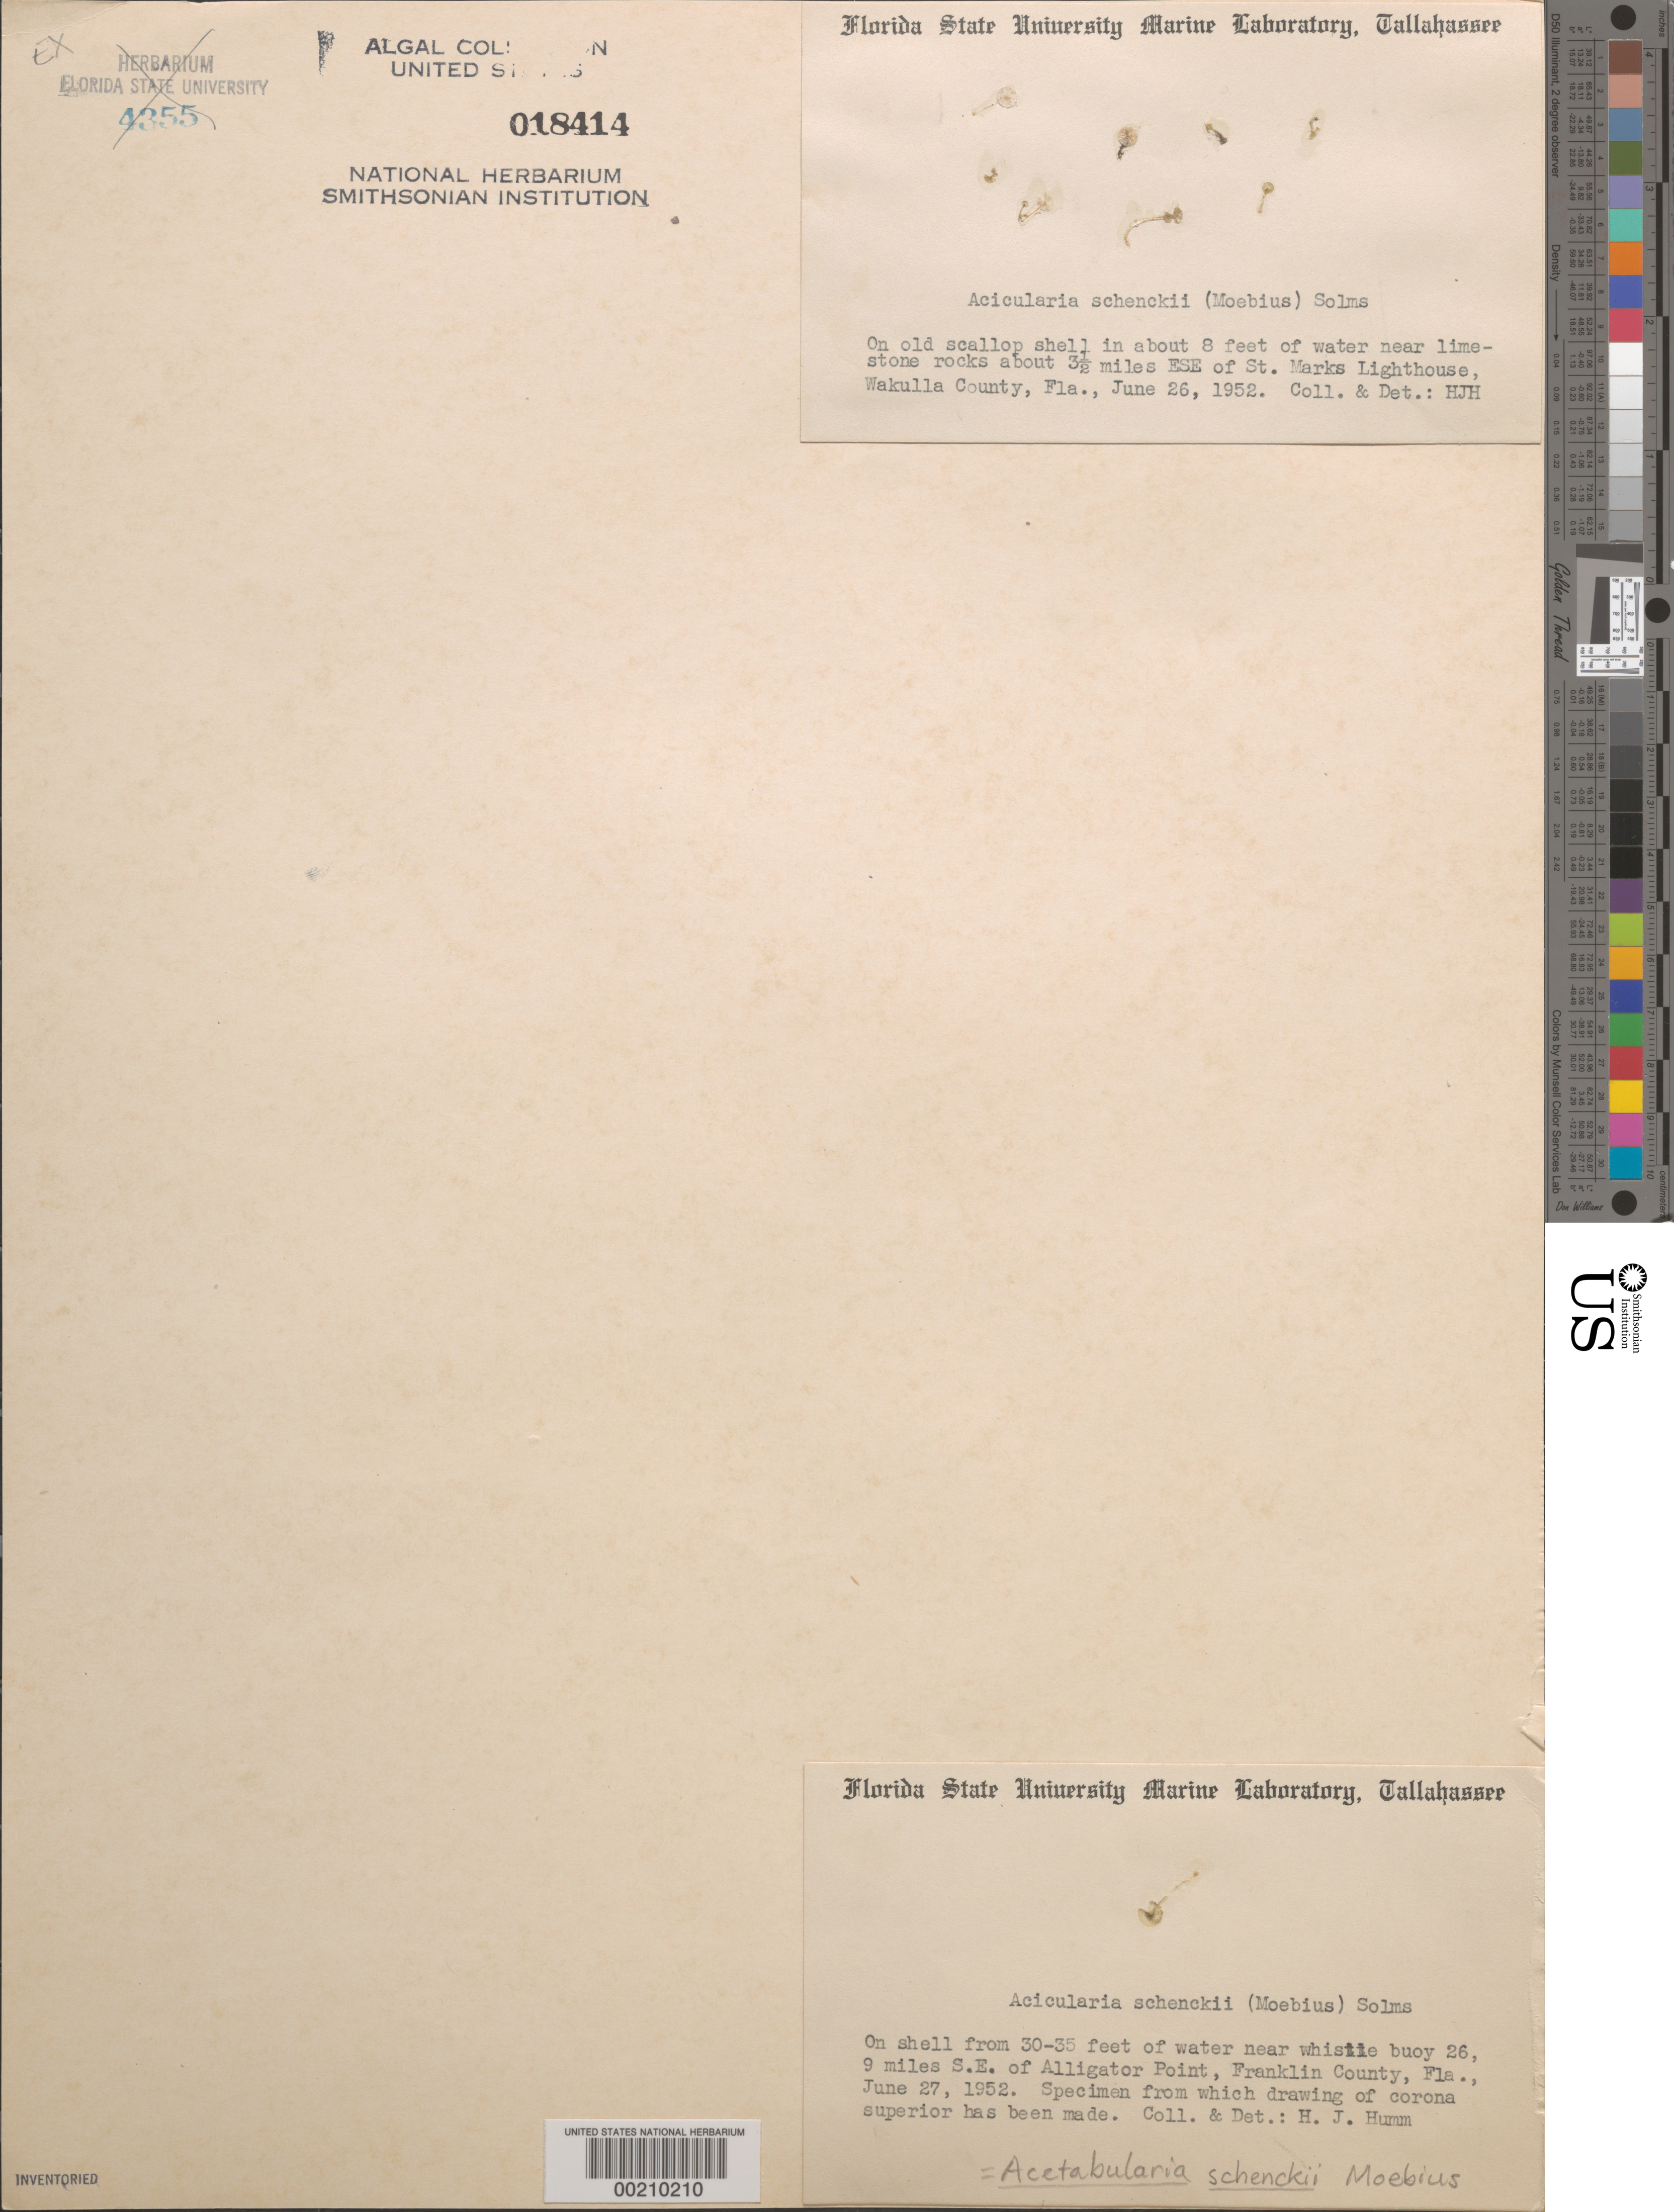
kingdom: Plantae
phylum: Chlorophyta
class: Ulvophyceae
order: Dasycladales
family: Polyphysaceae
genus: Acetabularia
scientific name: Acetabularia schenckii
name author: K. Möbius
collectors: H. J. Humm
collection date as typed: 27 Jun 1952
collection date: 1952-06-27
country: United States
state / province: Florida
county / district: Franklin County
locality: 9 miles southeast of Alligator Point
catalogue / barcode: US 18414